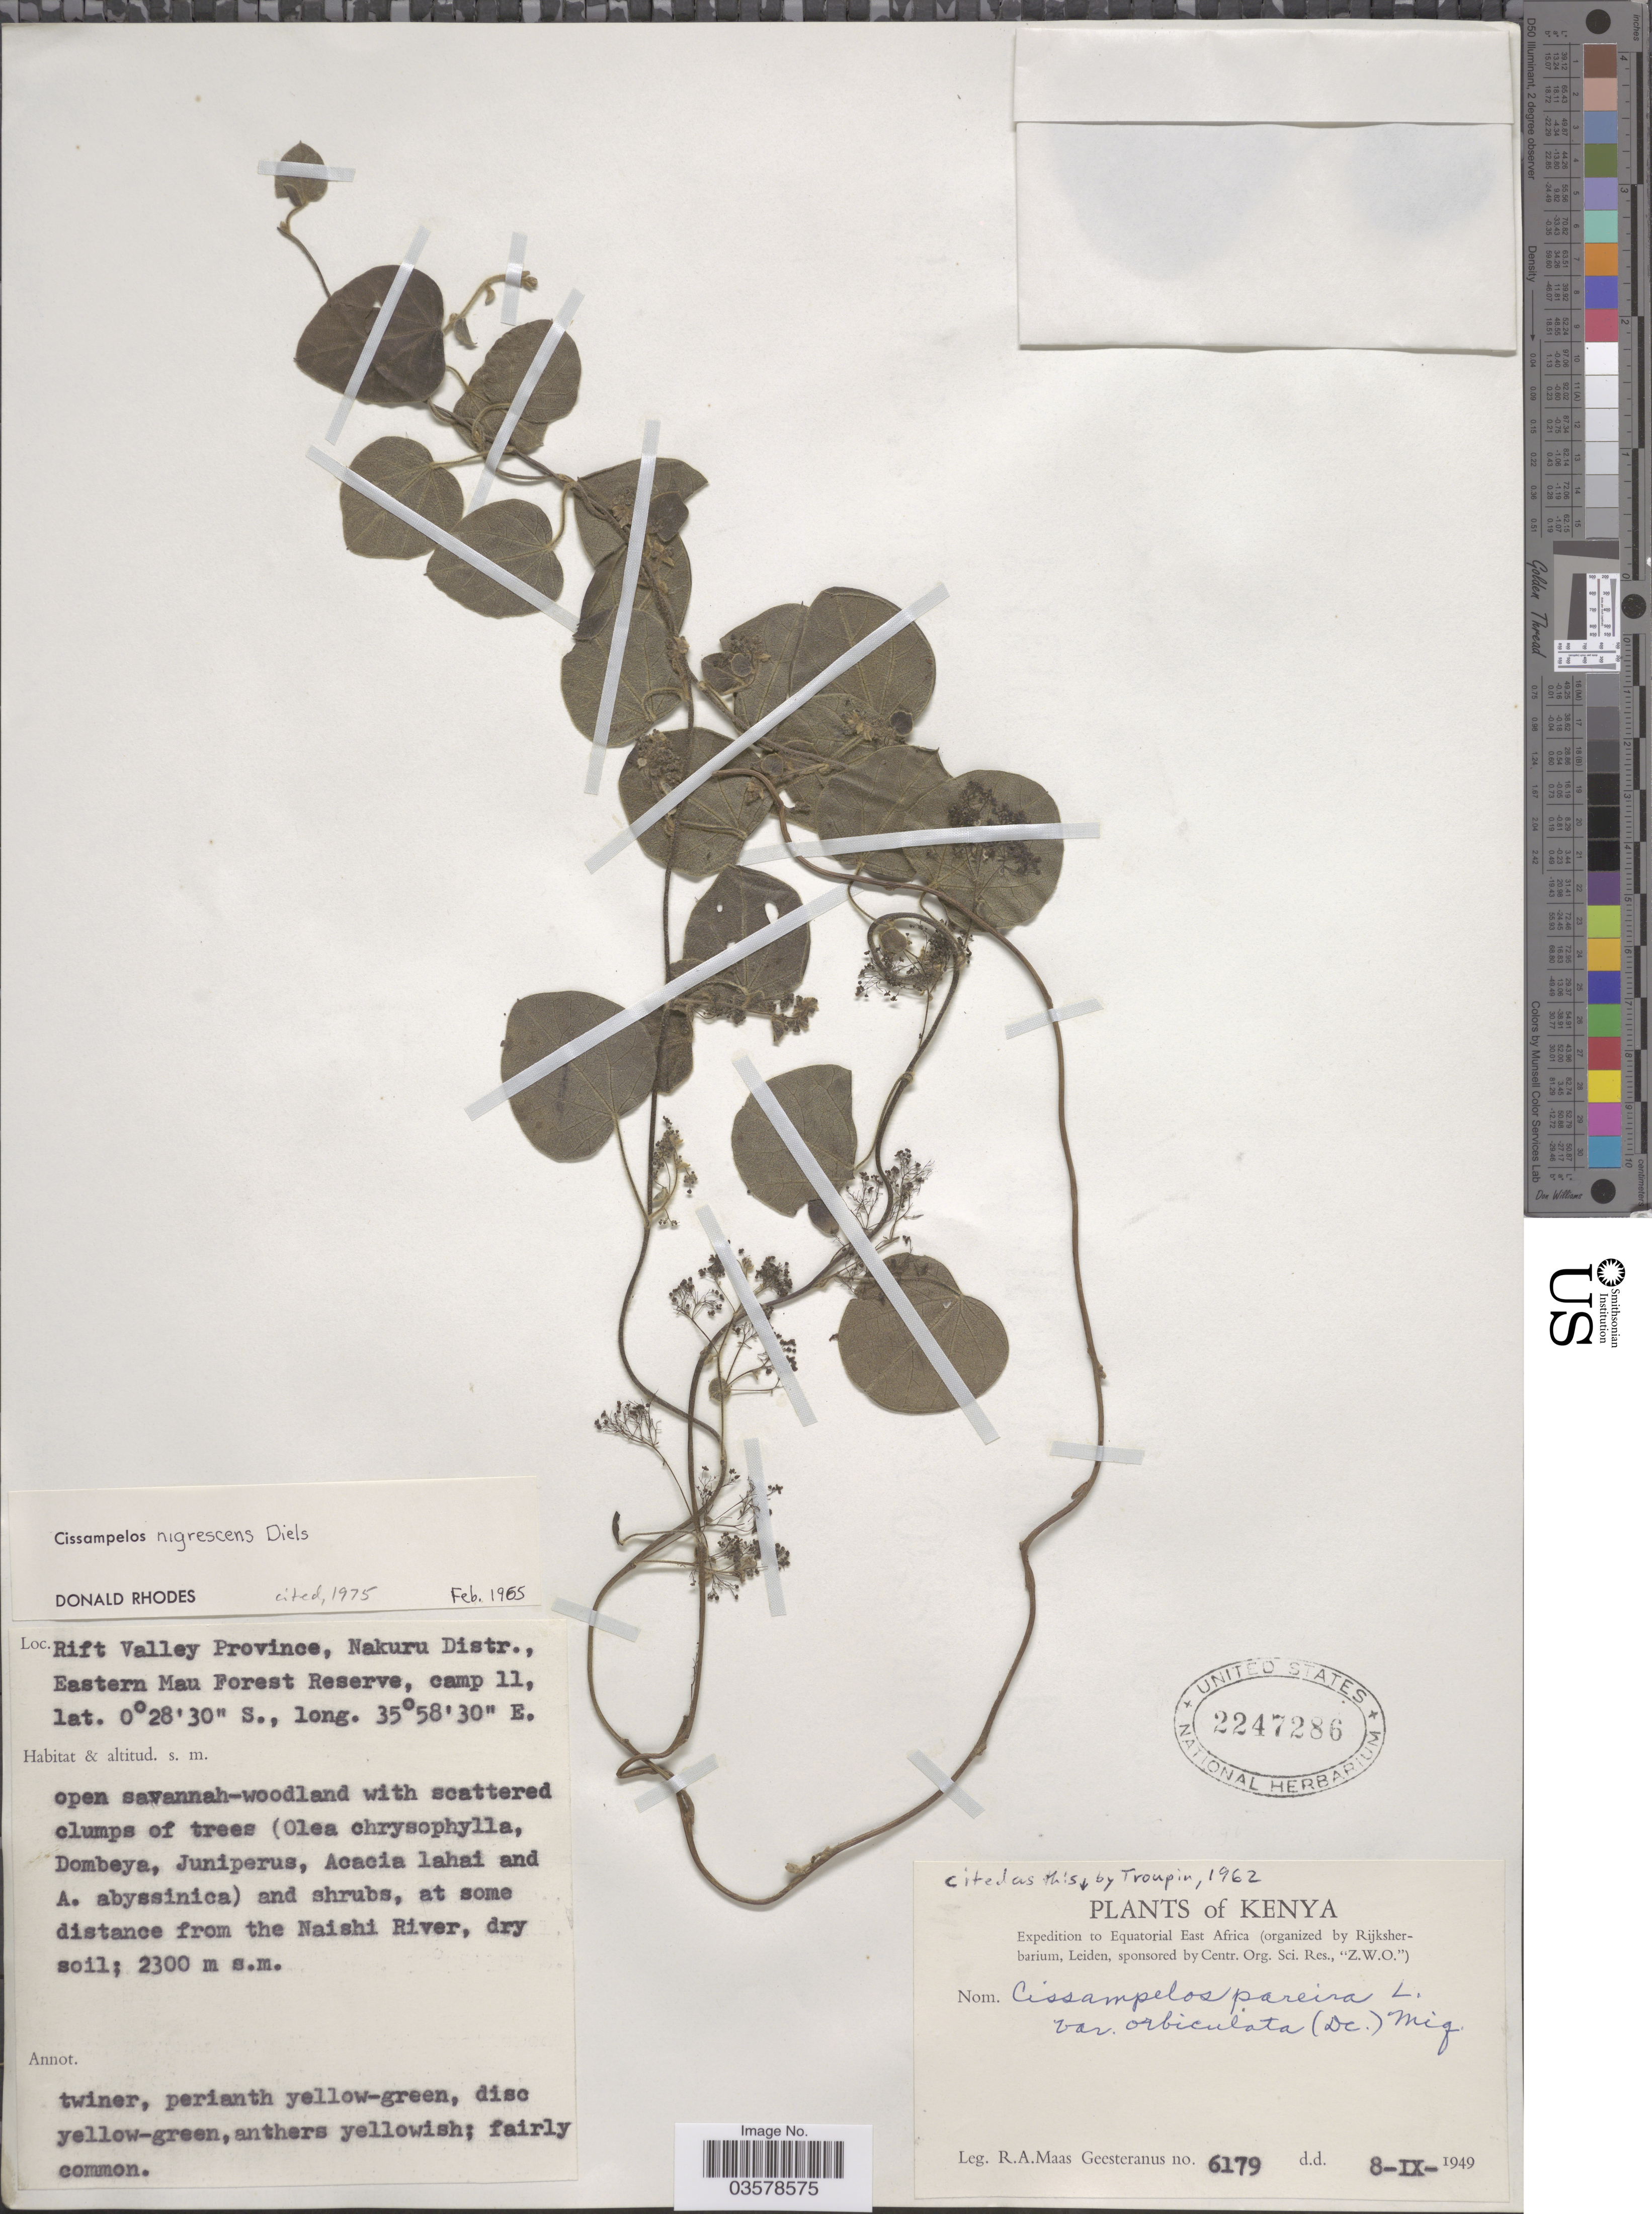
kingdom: Plantae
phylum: Tracheophyta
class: Magnoliopsida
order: Ranunculales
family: Menispermaceae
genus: Cissampelos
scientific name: Cissampelos nigrescens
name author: Diels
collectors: R. A. Maas Geesteranus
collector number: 6179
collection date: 1949-09-08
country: Kenya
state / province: Nakuru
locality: Nakuru Distr., Eastern Mau Forest Reserve, camp 11. Equatorial East Africa.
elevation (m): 2300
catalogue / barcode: US 2247286